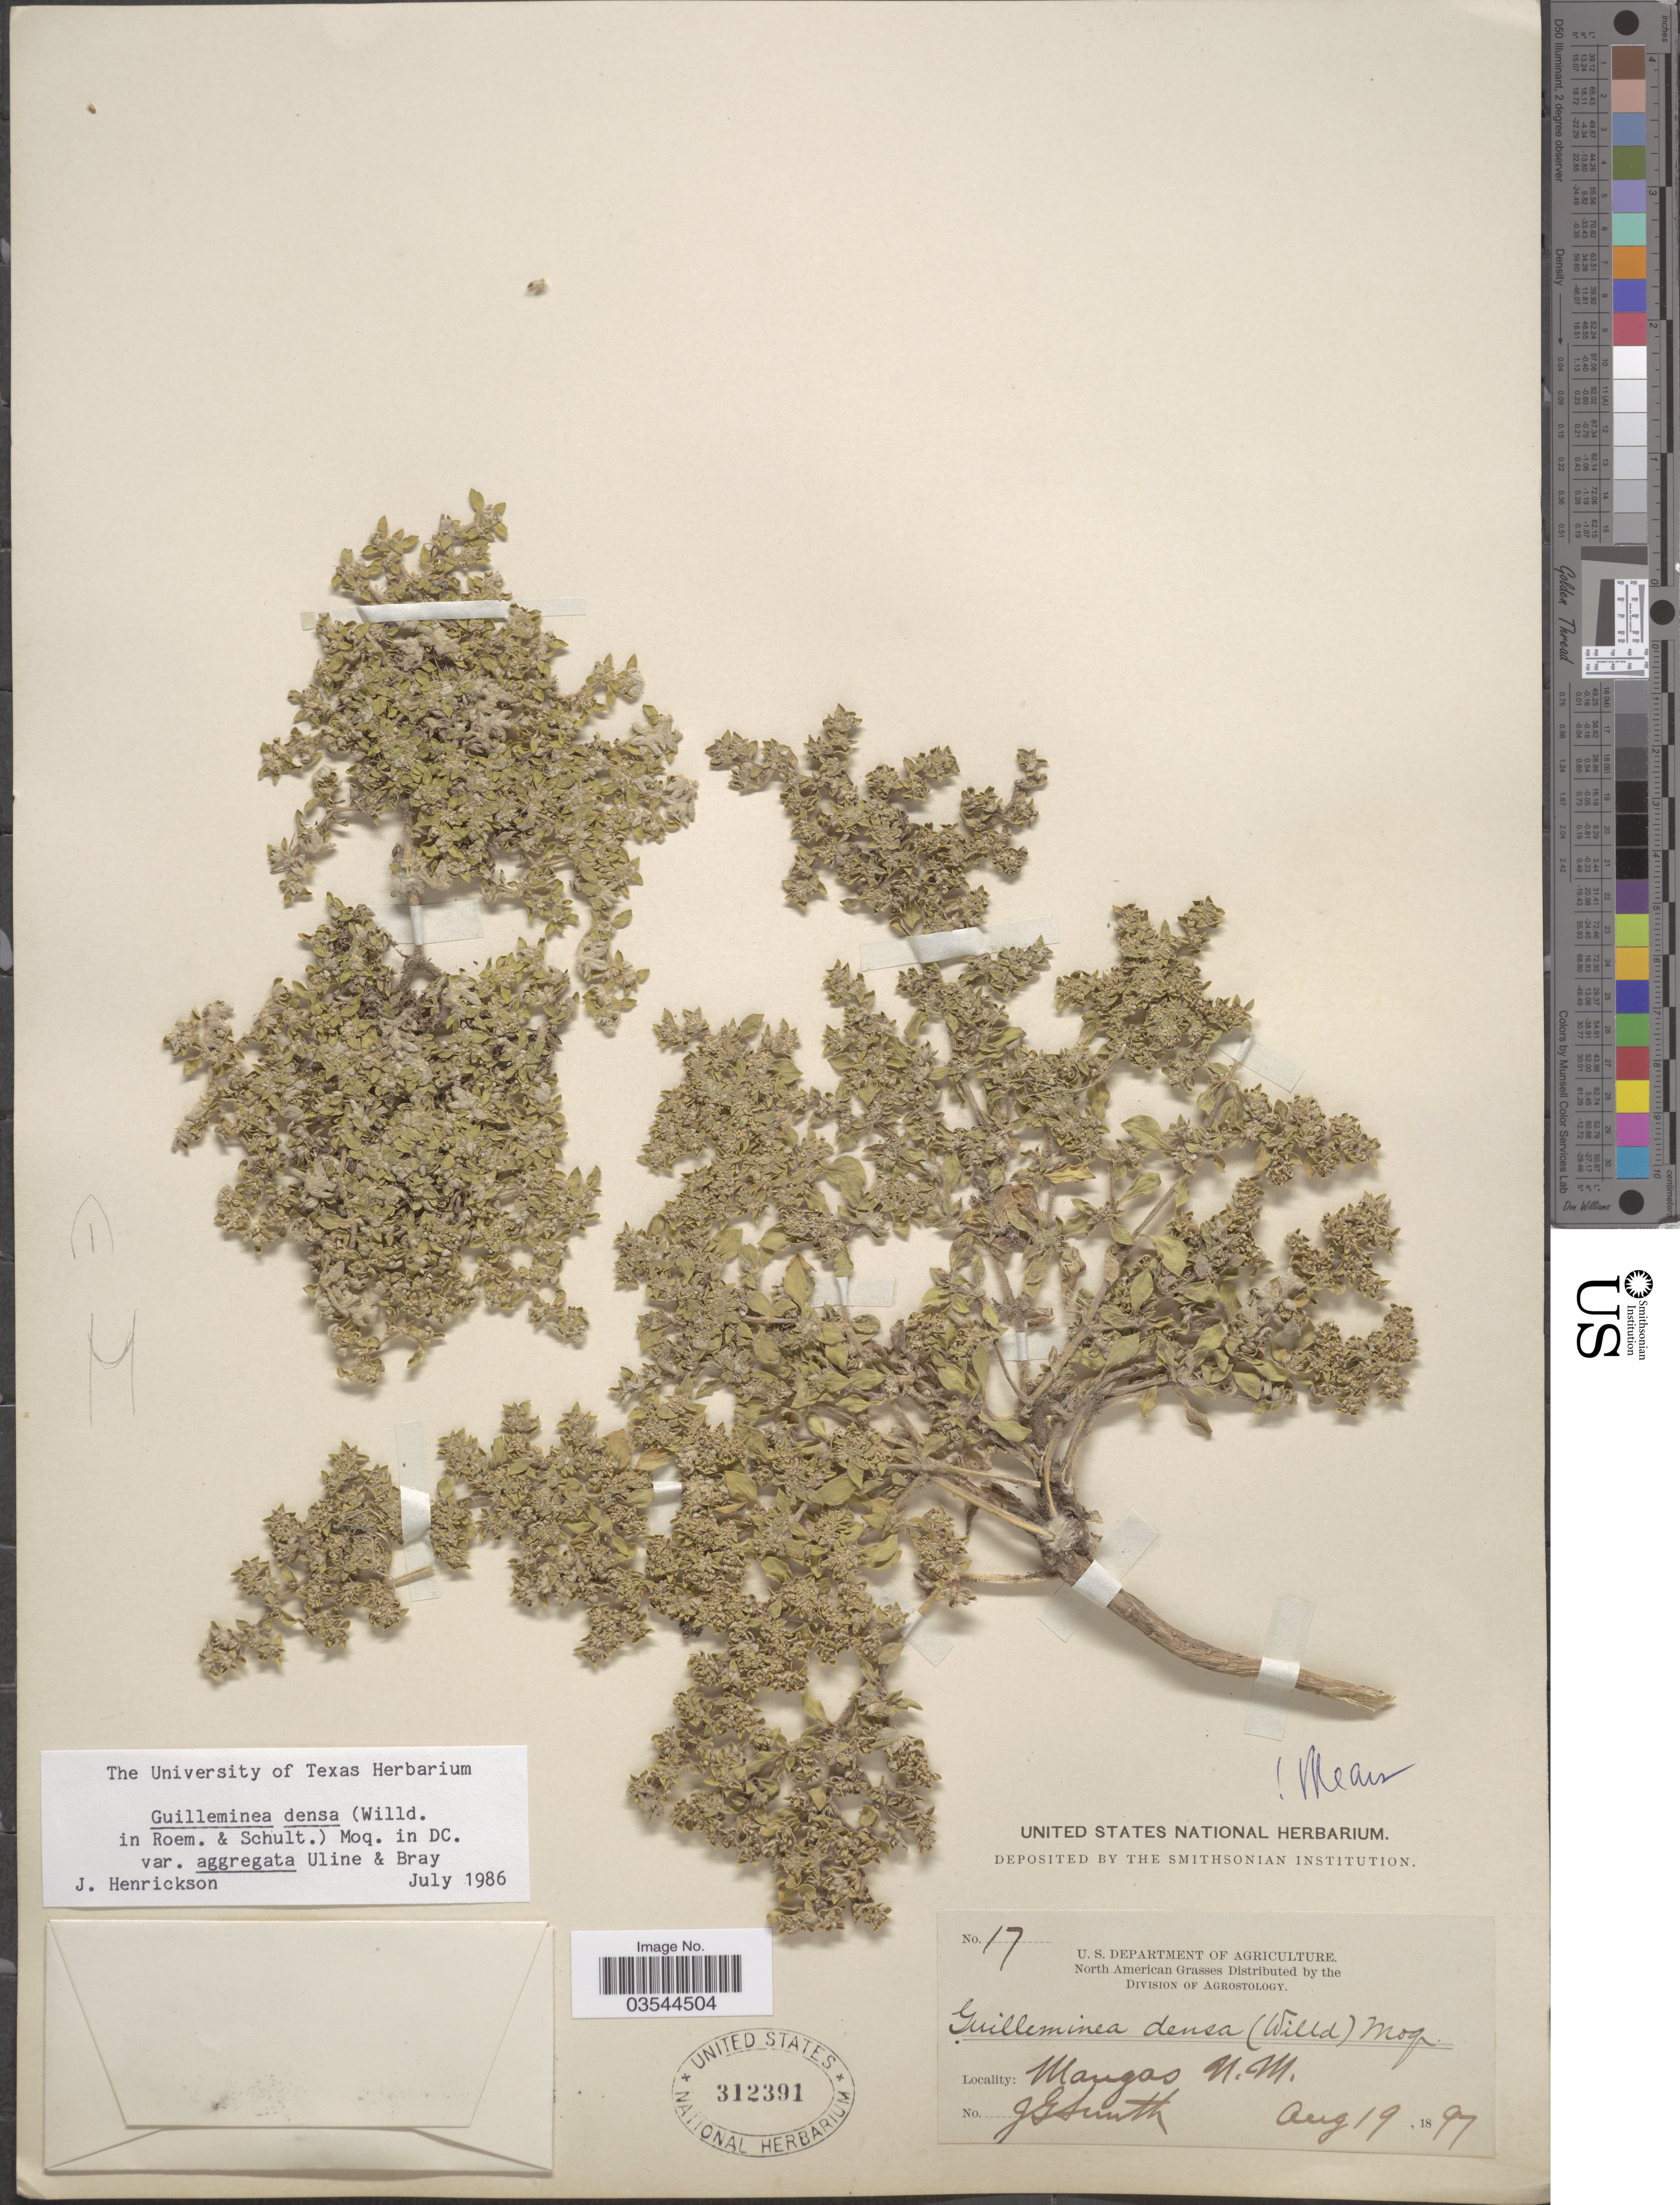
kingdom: Plantae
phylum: Tracheophyta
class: Magnoliopsida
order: Caryophyllales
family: Amaranthaceae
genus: Guilleminea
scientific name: Guilleminea densa var. aggregata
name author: Uline & W.L. Bray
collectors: J. G. Smith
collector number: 17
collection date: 1897-08-19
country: United States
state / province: New Mexico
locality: Mangas.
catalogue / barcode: US 312391